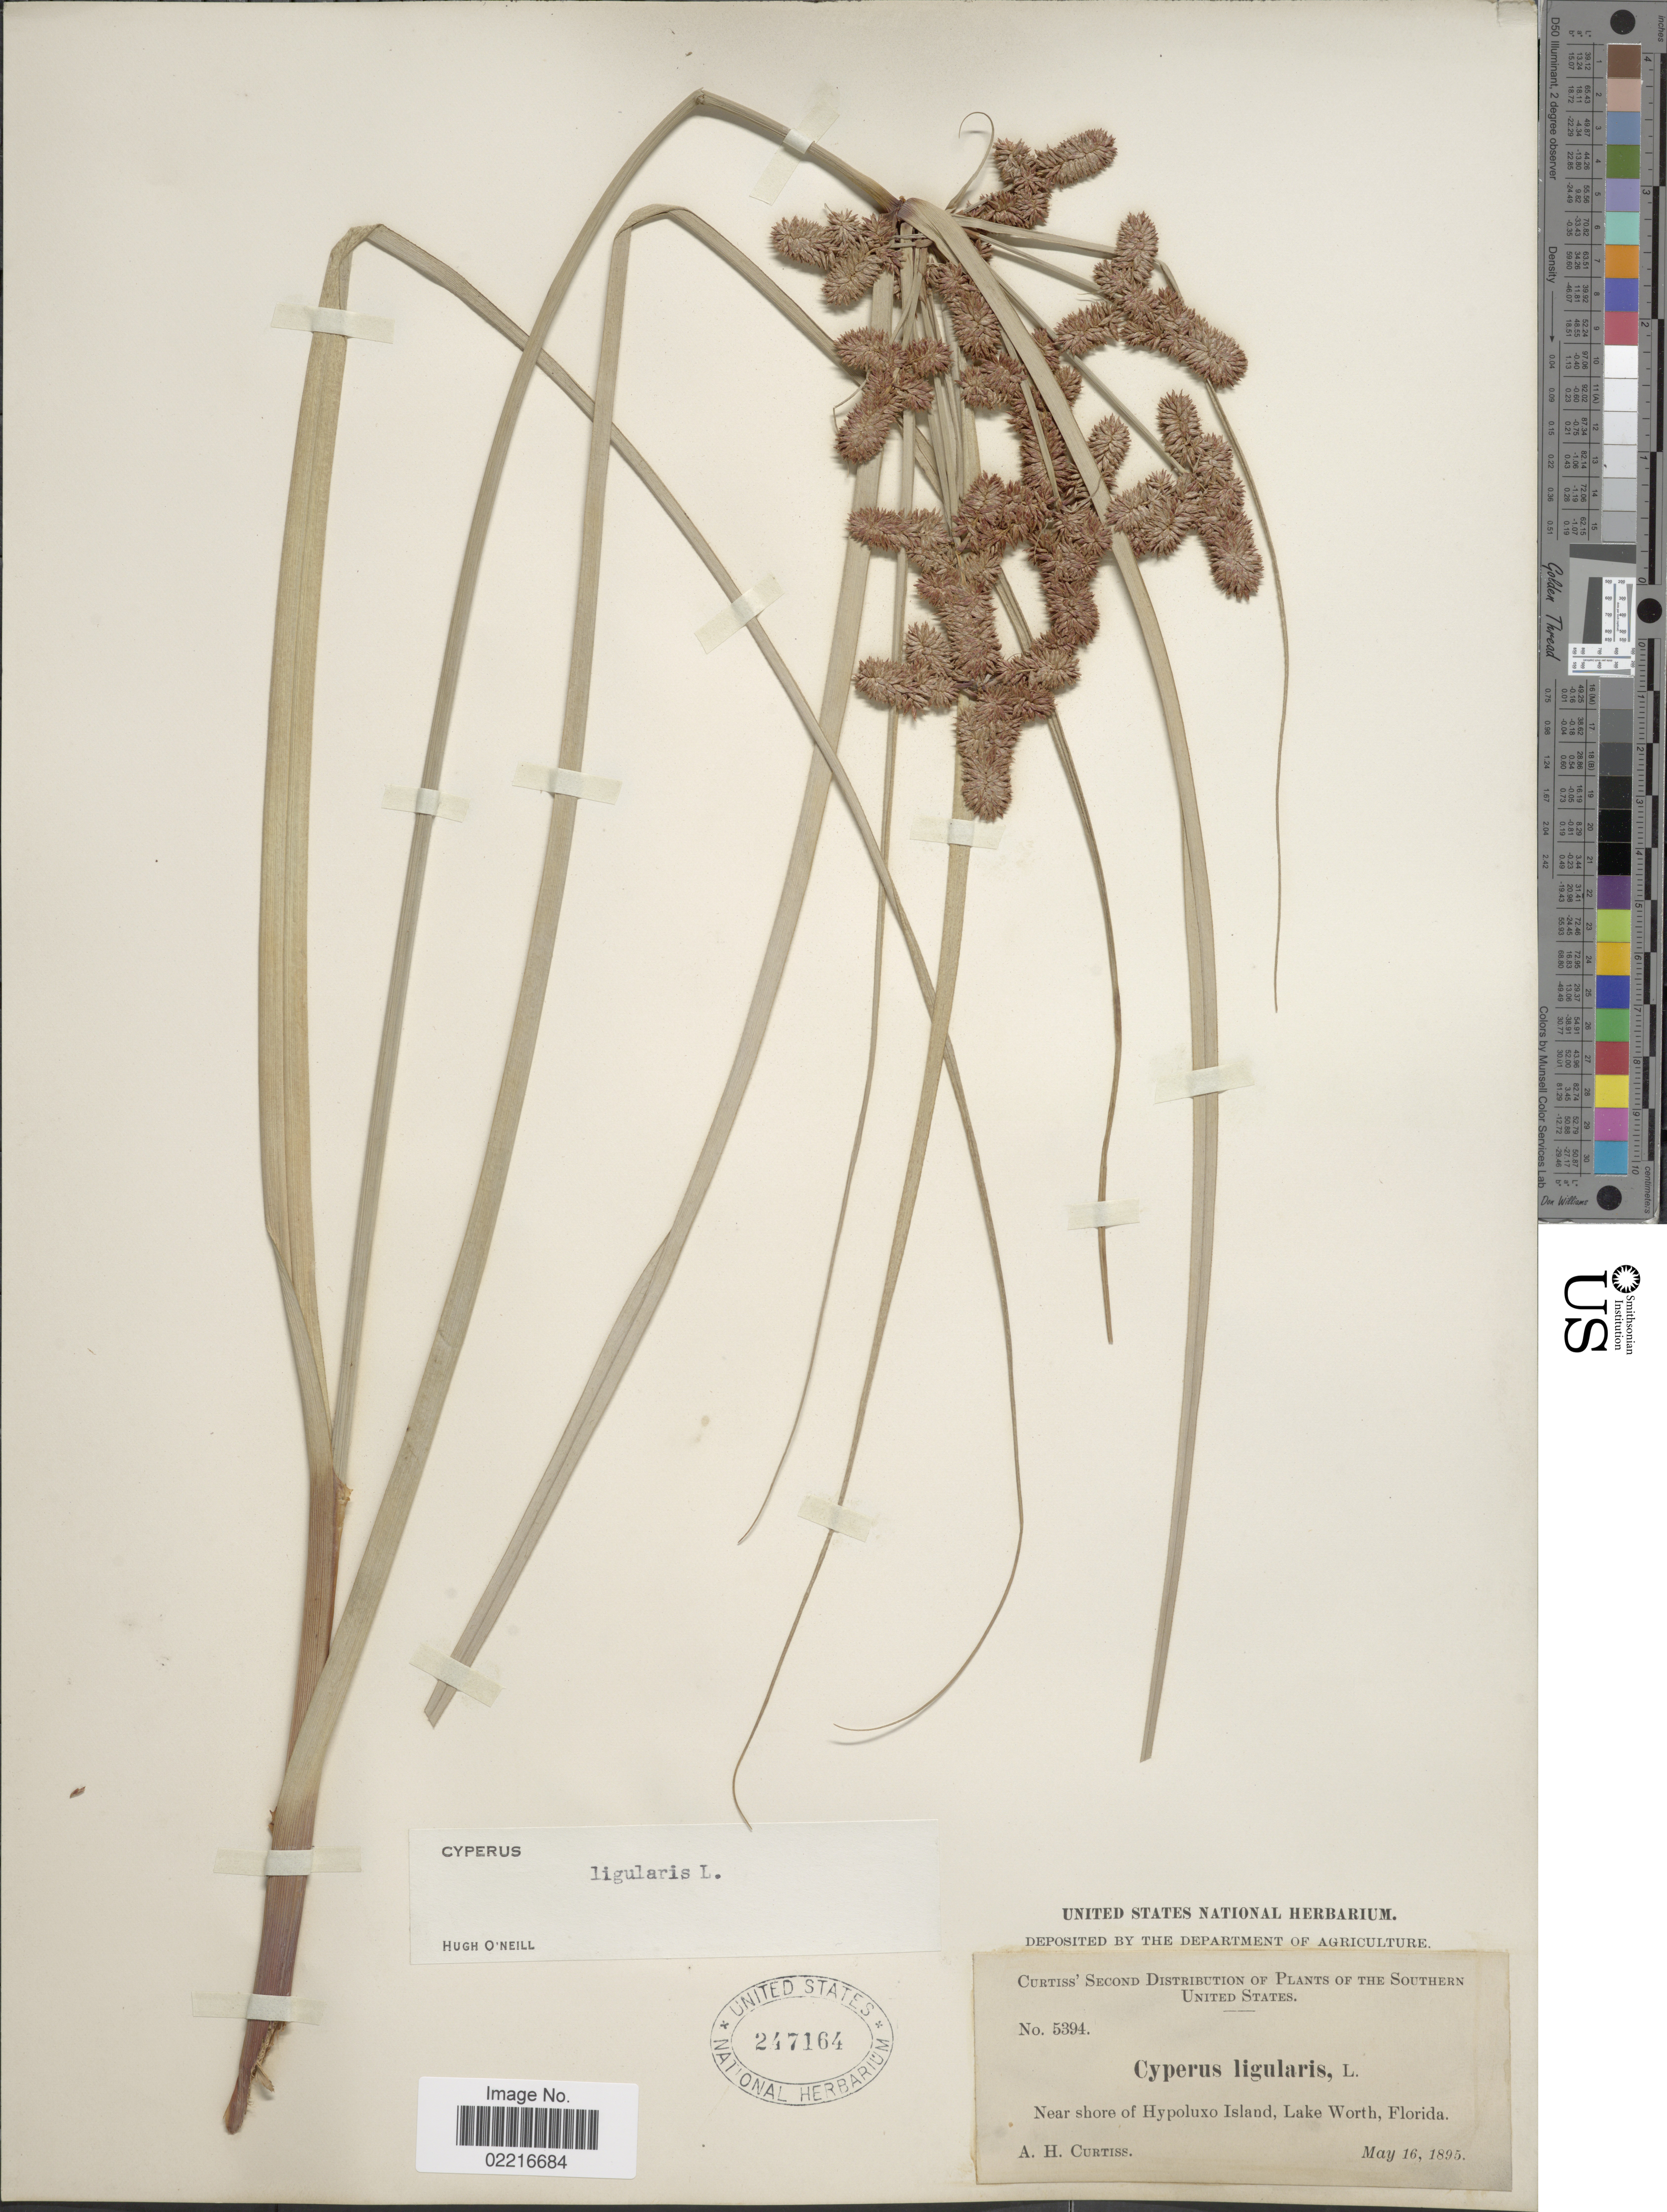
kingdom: Plantae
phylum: Tracheophyta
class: Liliopsida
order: Poales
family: Cyperaceae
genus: Cyperus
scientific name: Cyperus ligularis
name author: L.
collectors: A. H. Curtiss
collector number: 5394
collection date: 1895-05-16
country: United States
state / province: Florida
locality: Near shore of Hypoluxo Island, Lake Worth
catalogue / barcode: US 247164